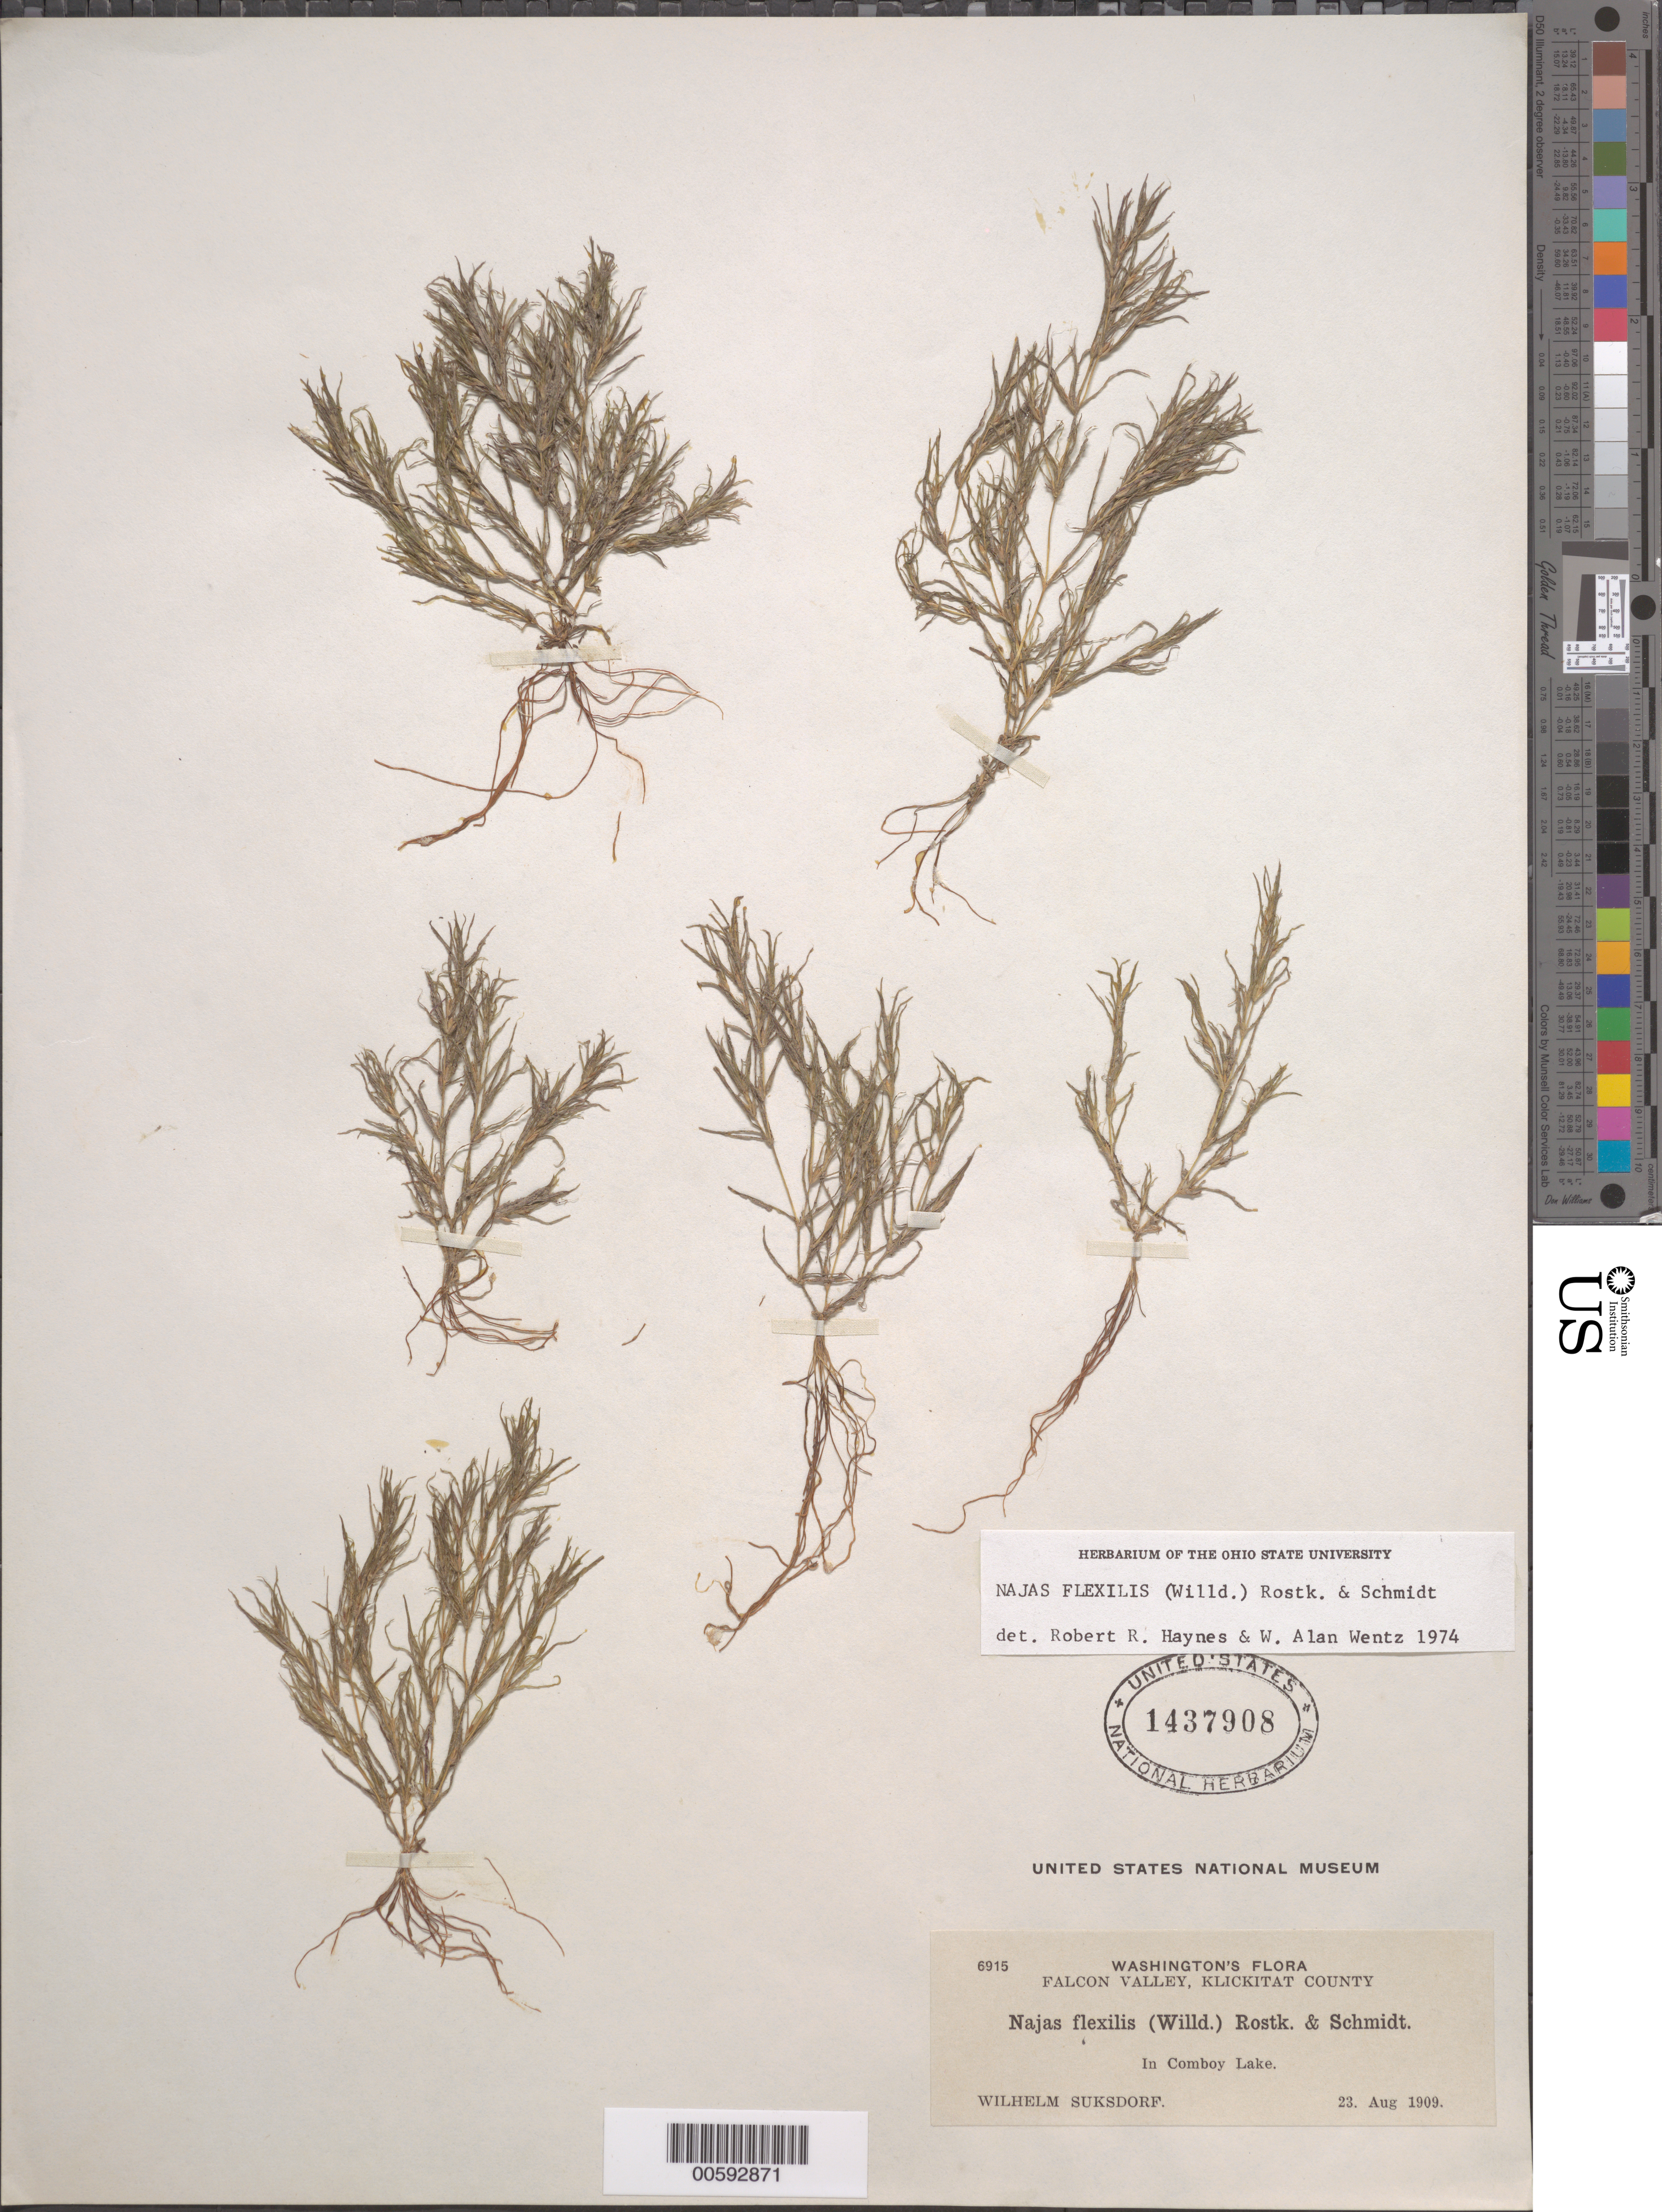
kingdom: Plantae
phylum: Tracheophyta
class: Liliopsida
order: Alismatales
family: Hydrocharitaceae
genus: Najas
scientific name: Najas flexilis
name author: (Willd.) Rostk. & Schmidt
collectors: W. N. Suksdorf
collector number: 6915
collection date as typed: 23 Aug 1909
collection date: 1909-08-23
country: United States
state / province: Washington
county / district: Klickitat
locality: Falcon Valley, i Cmboy Lake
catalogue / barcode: US 1437908